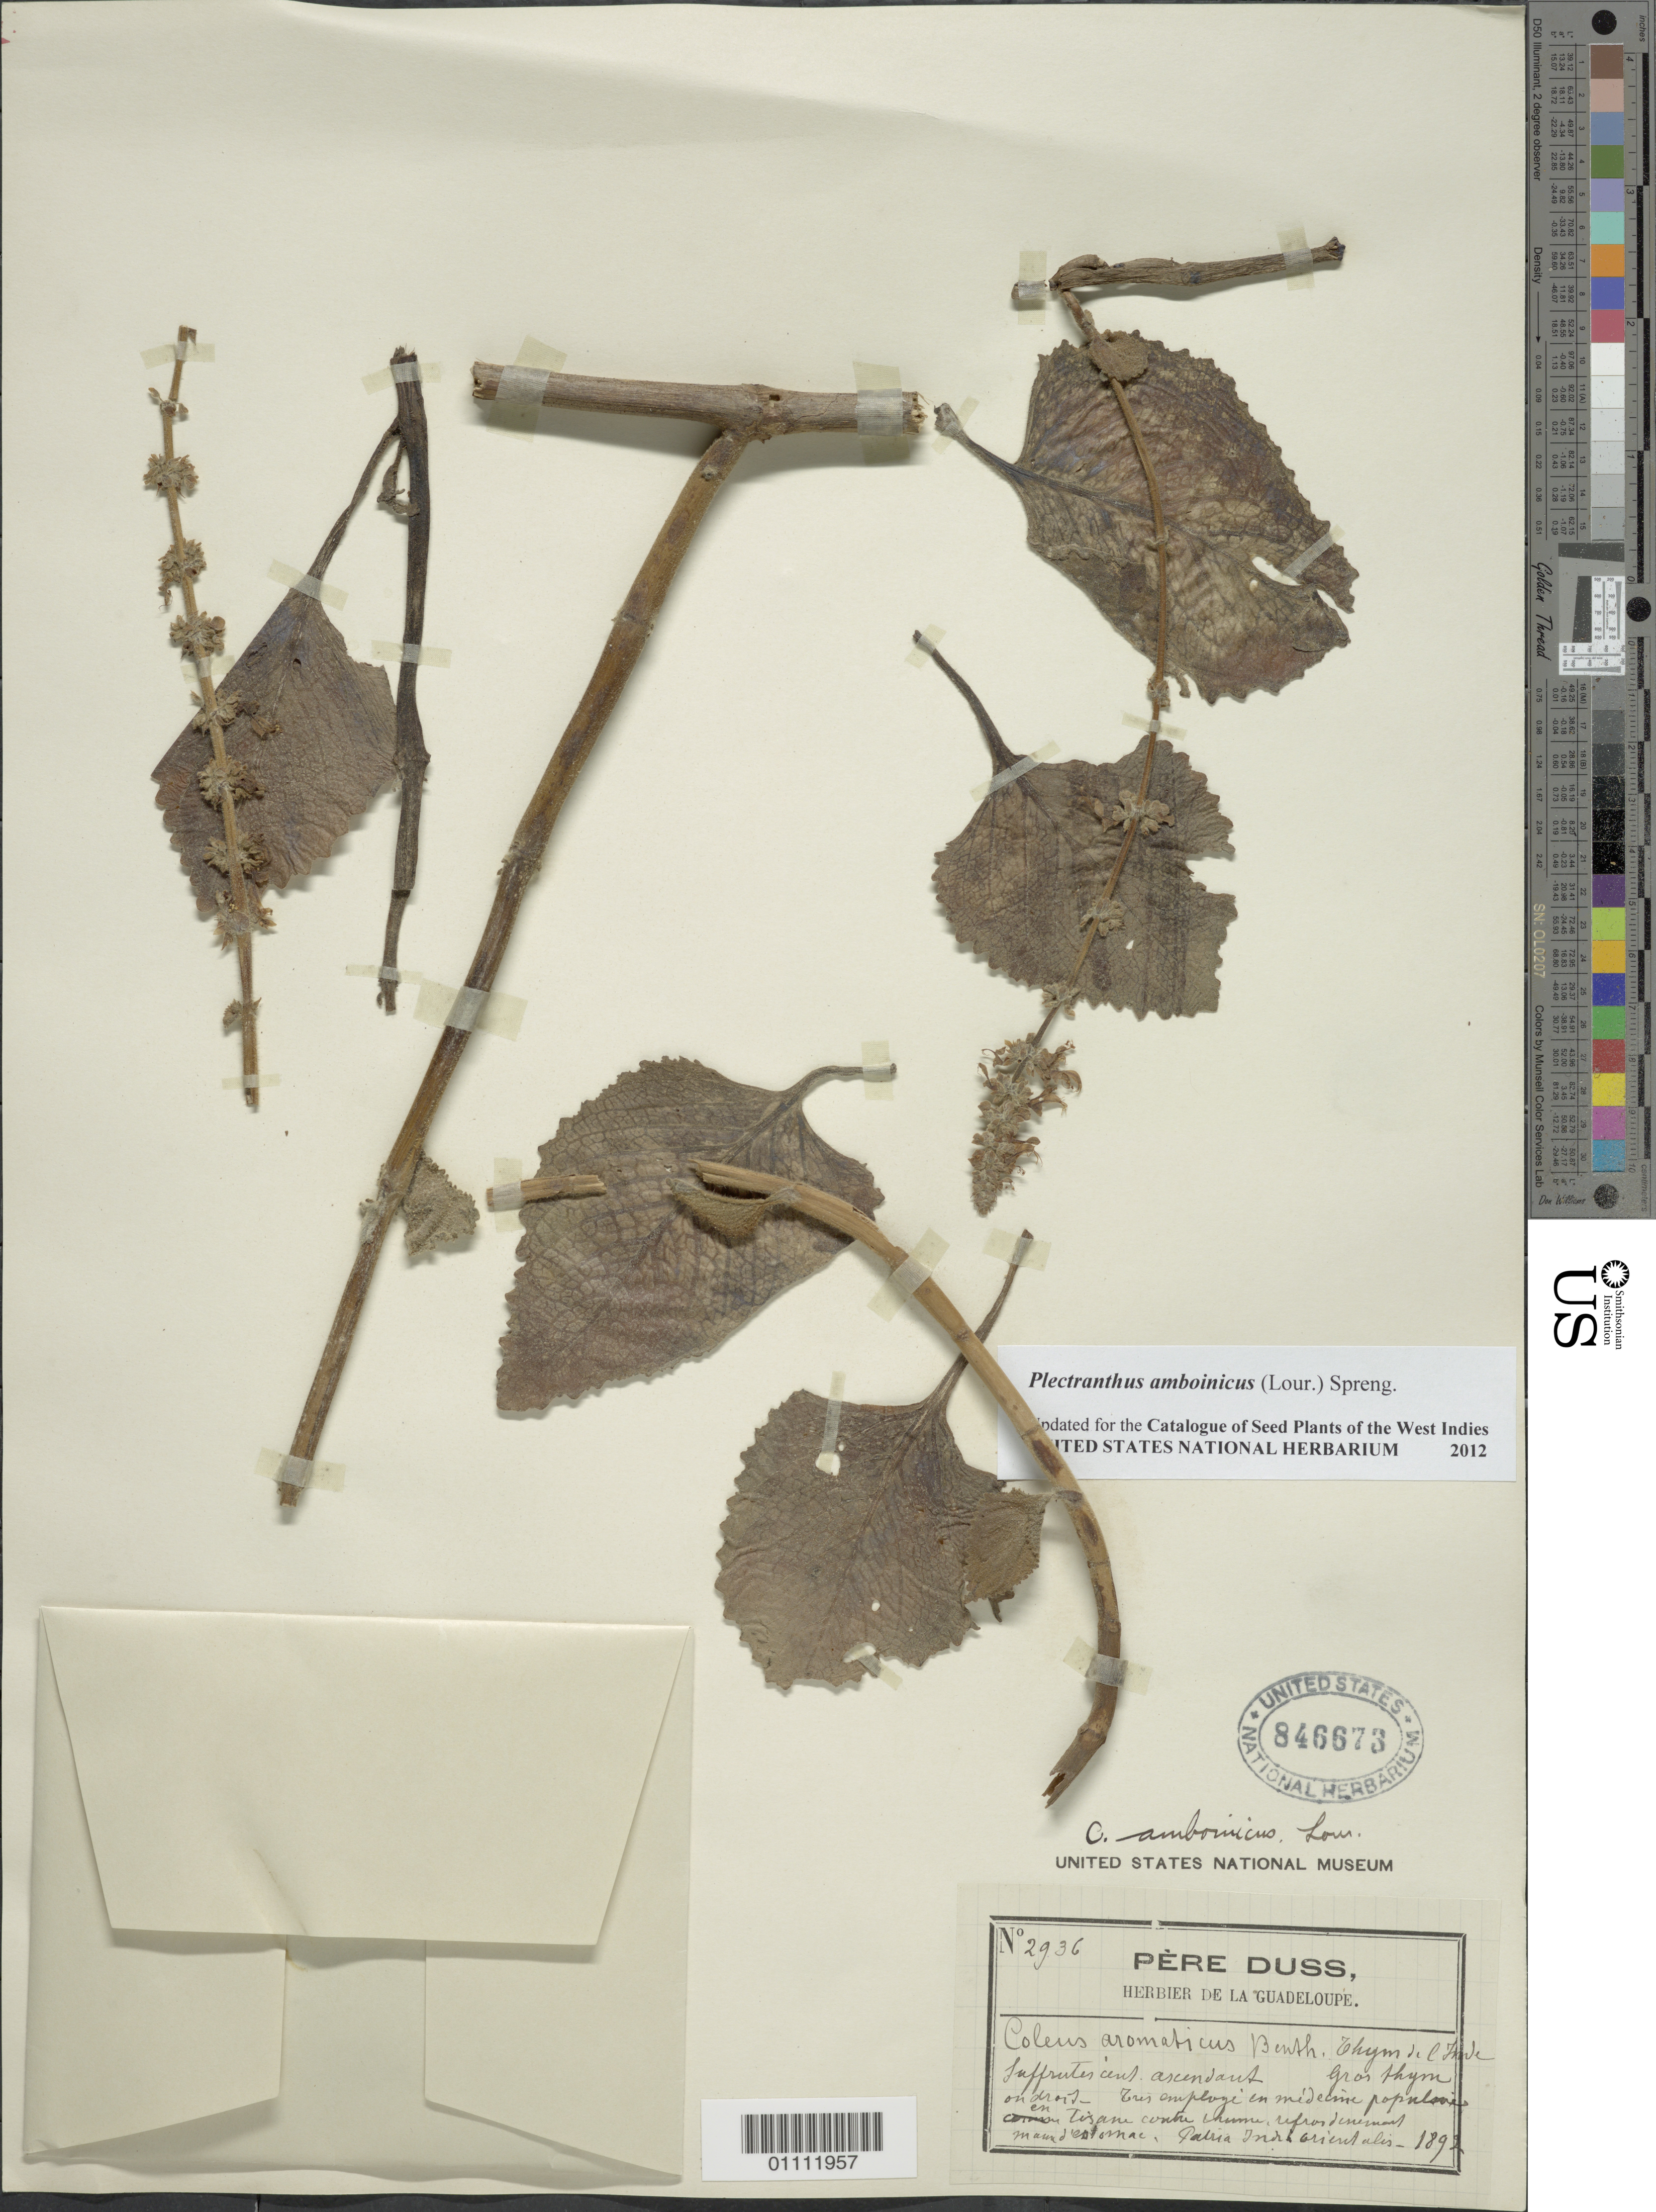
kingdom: Plantae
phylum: Tracheophyta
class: Magnoliopsida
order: Lamiales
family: Lamiaceae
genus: Plectranthus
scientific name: Plectranthus amboinicus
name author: (Lour.) Spreng.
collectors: Père Duss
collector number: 2936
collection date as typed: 1892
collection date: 1892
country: Guadeloupe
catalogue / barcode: US 846673